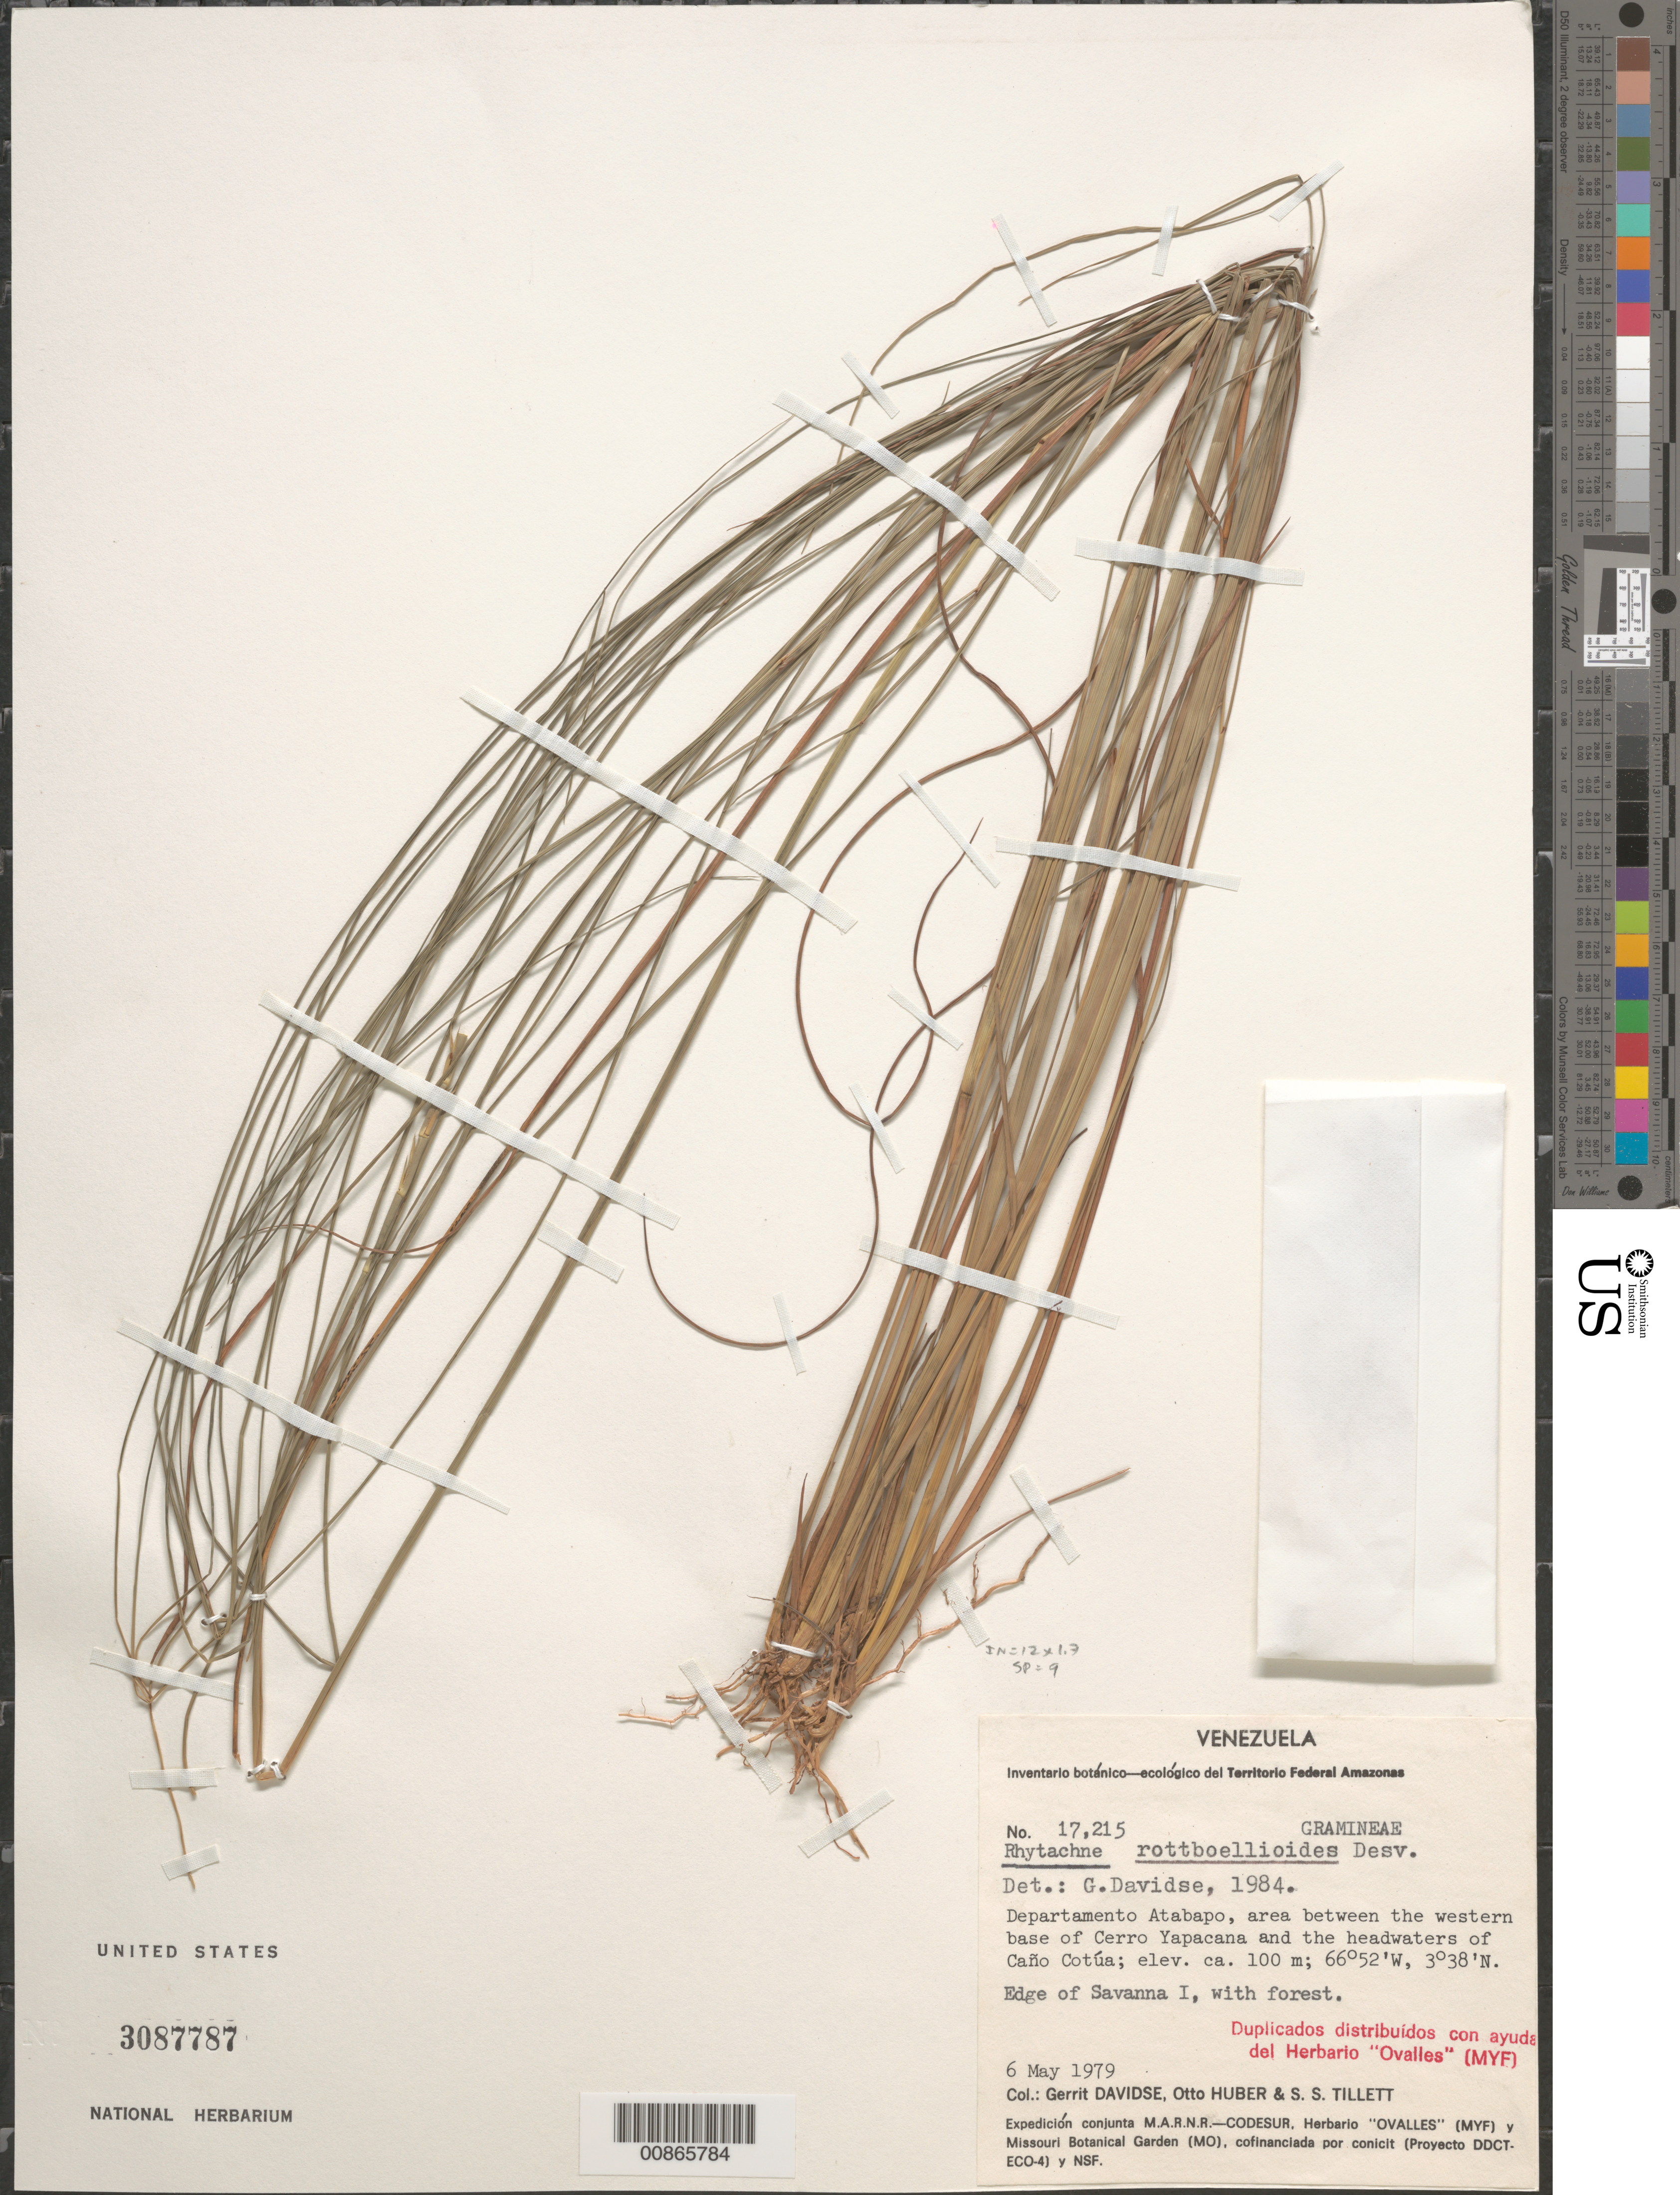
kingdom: Plantae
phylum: Tracheophyta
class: Liliopsida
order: Poales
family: Poaceae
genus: Rhytachne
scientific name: Rhytachne subgibbosa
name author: (Winkl. ex Hack.) Clayton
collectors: G. Davidse, O. Huber & S. S. Tillett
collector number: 17215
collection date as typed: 6-May-79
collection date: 1979-05-06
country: Venezuela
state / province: Amazonas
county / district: Atabapo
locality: Cerro Yapacána, western base, to headwaters of Caño Cotúa, Savanna I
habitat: Edge of savanna, with forest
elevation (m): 100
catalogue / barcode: US 3087787